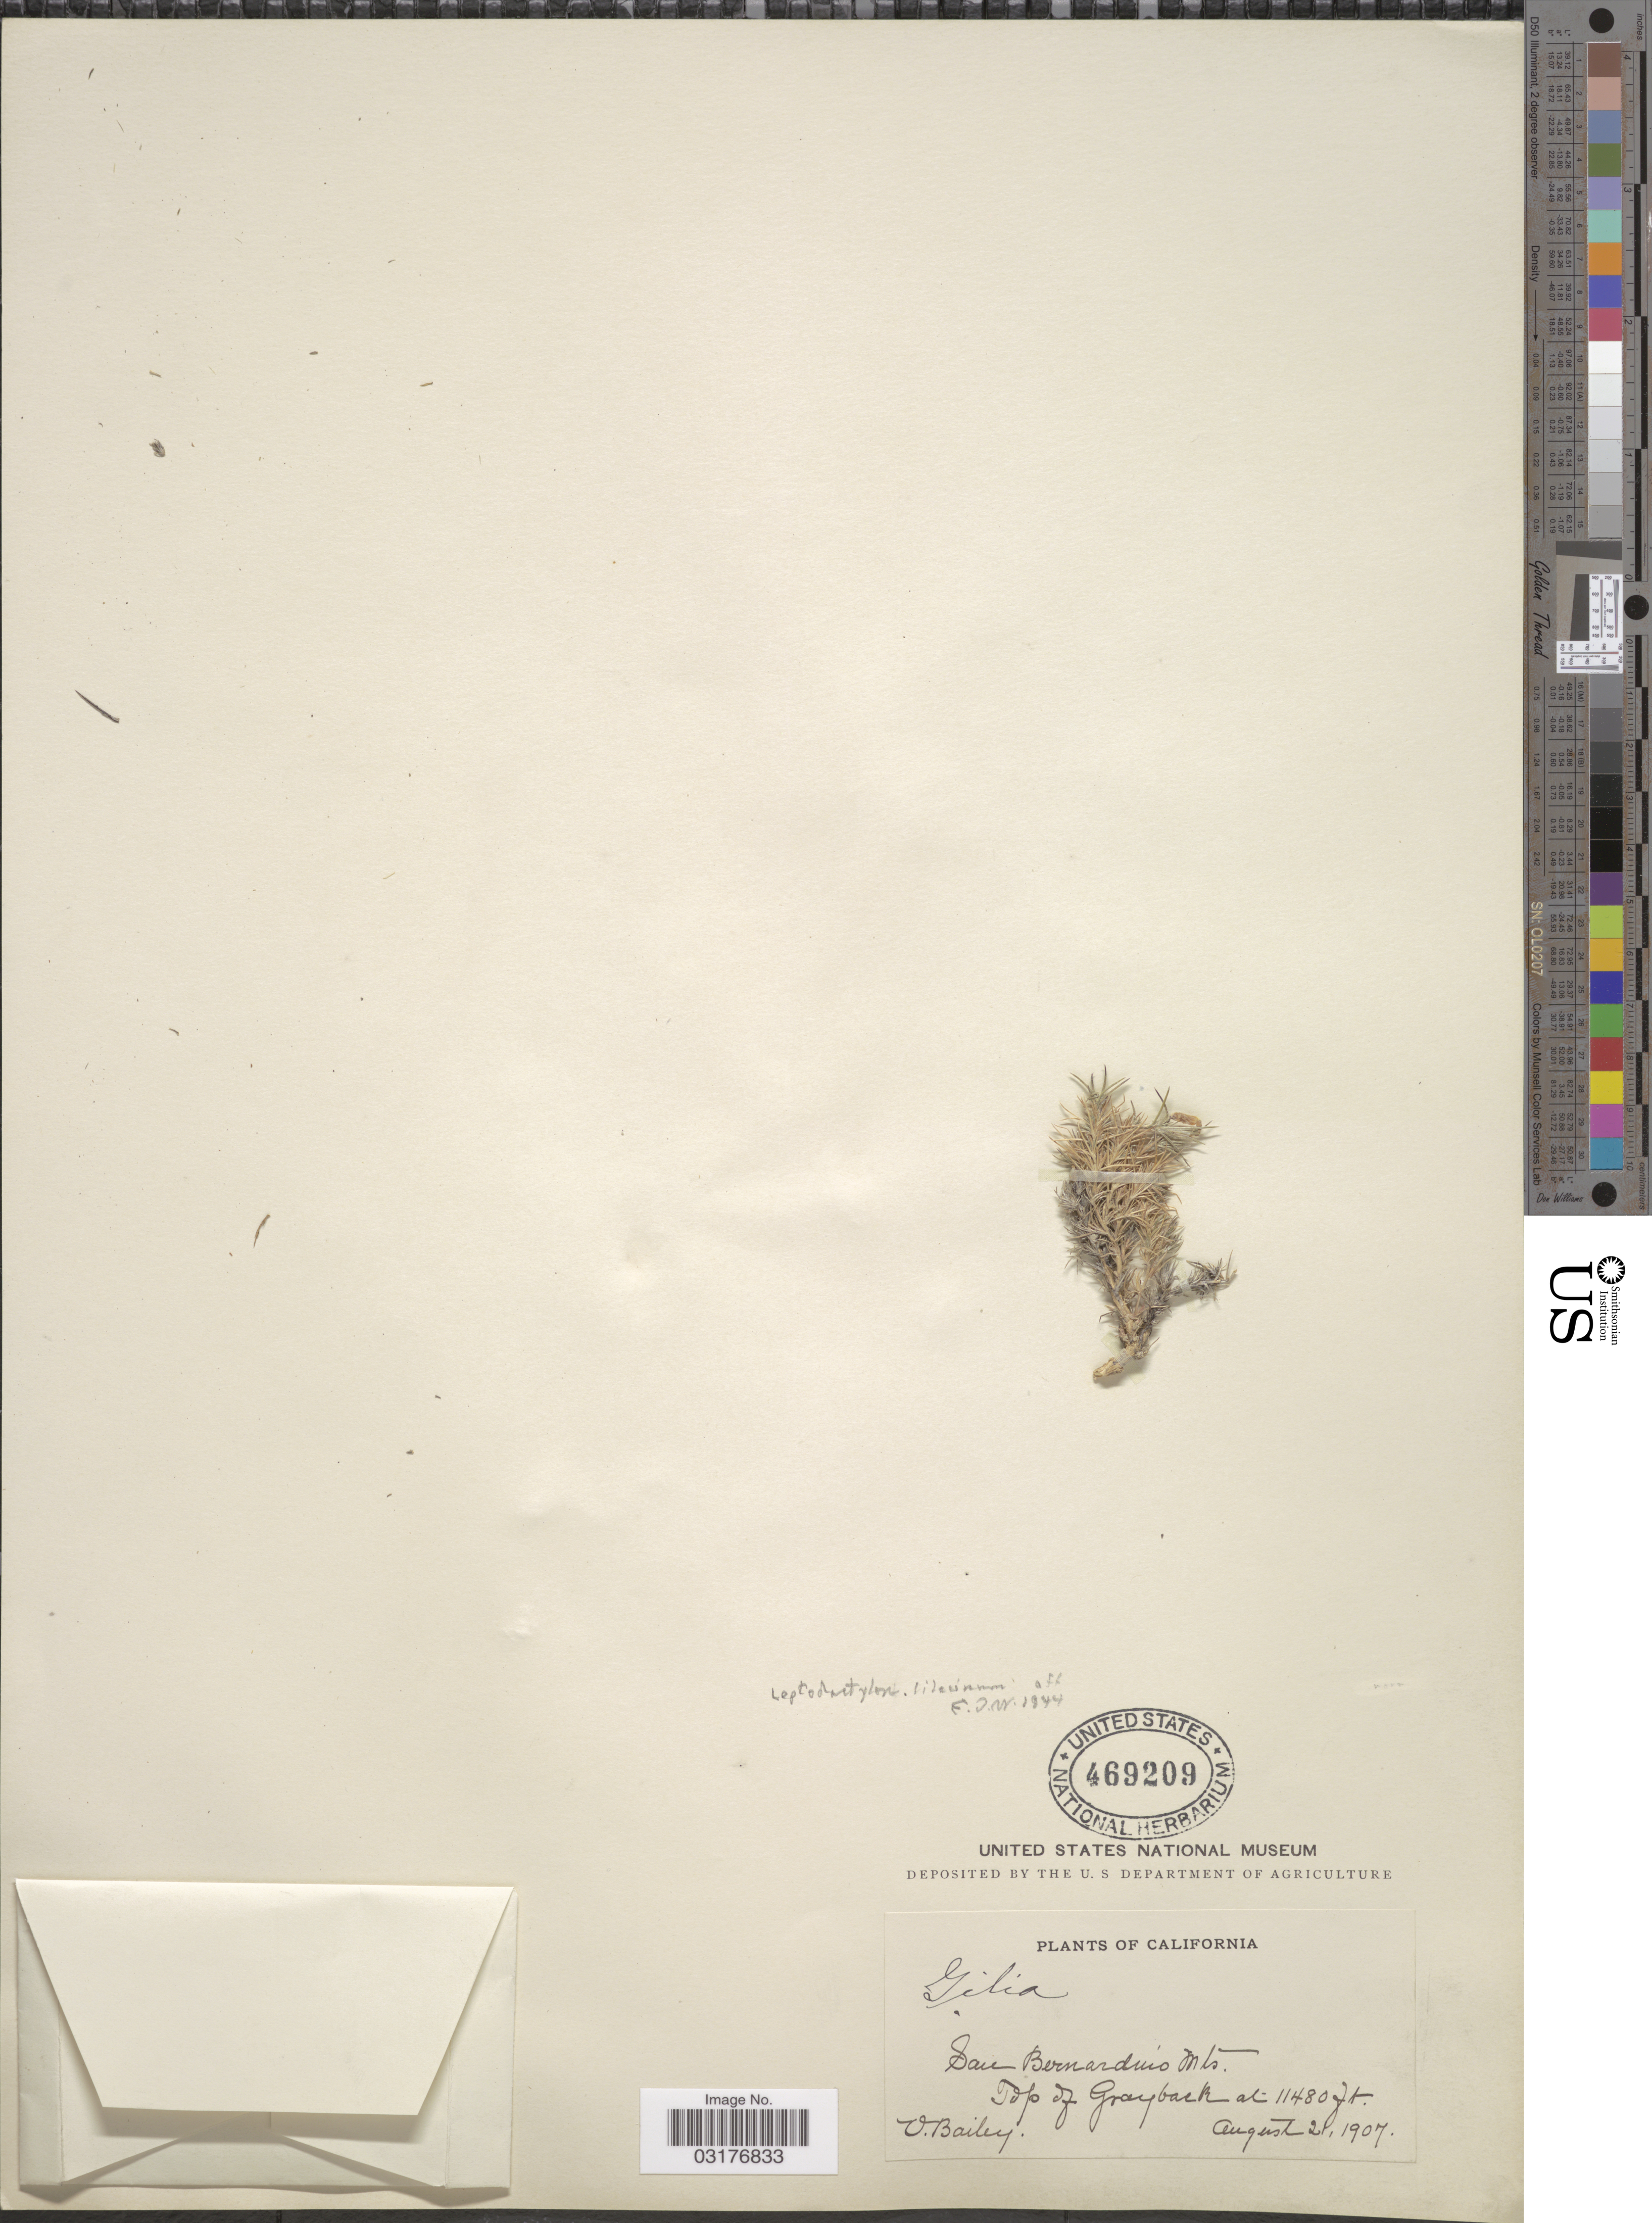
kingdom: Plantae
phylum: Tracheophyta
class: Magnoliopsida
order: Ericales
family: Polemoniaceae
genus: Linanthus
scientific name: Linanthus pungens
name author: (Torr.) J.M. Porter & L.A. Johnson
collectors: V. L. Bailey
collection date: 1907-08-02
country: United States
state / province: California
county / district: San Bernardino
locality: San Bernardino Mts. Top of Grayback.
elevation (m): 3499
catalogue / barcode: US 469209